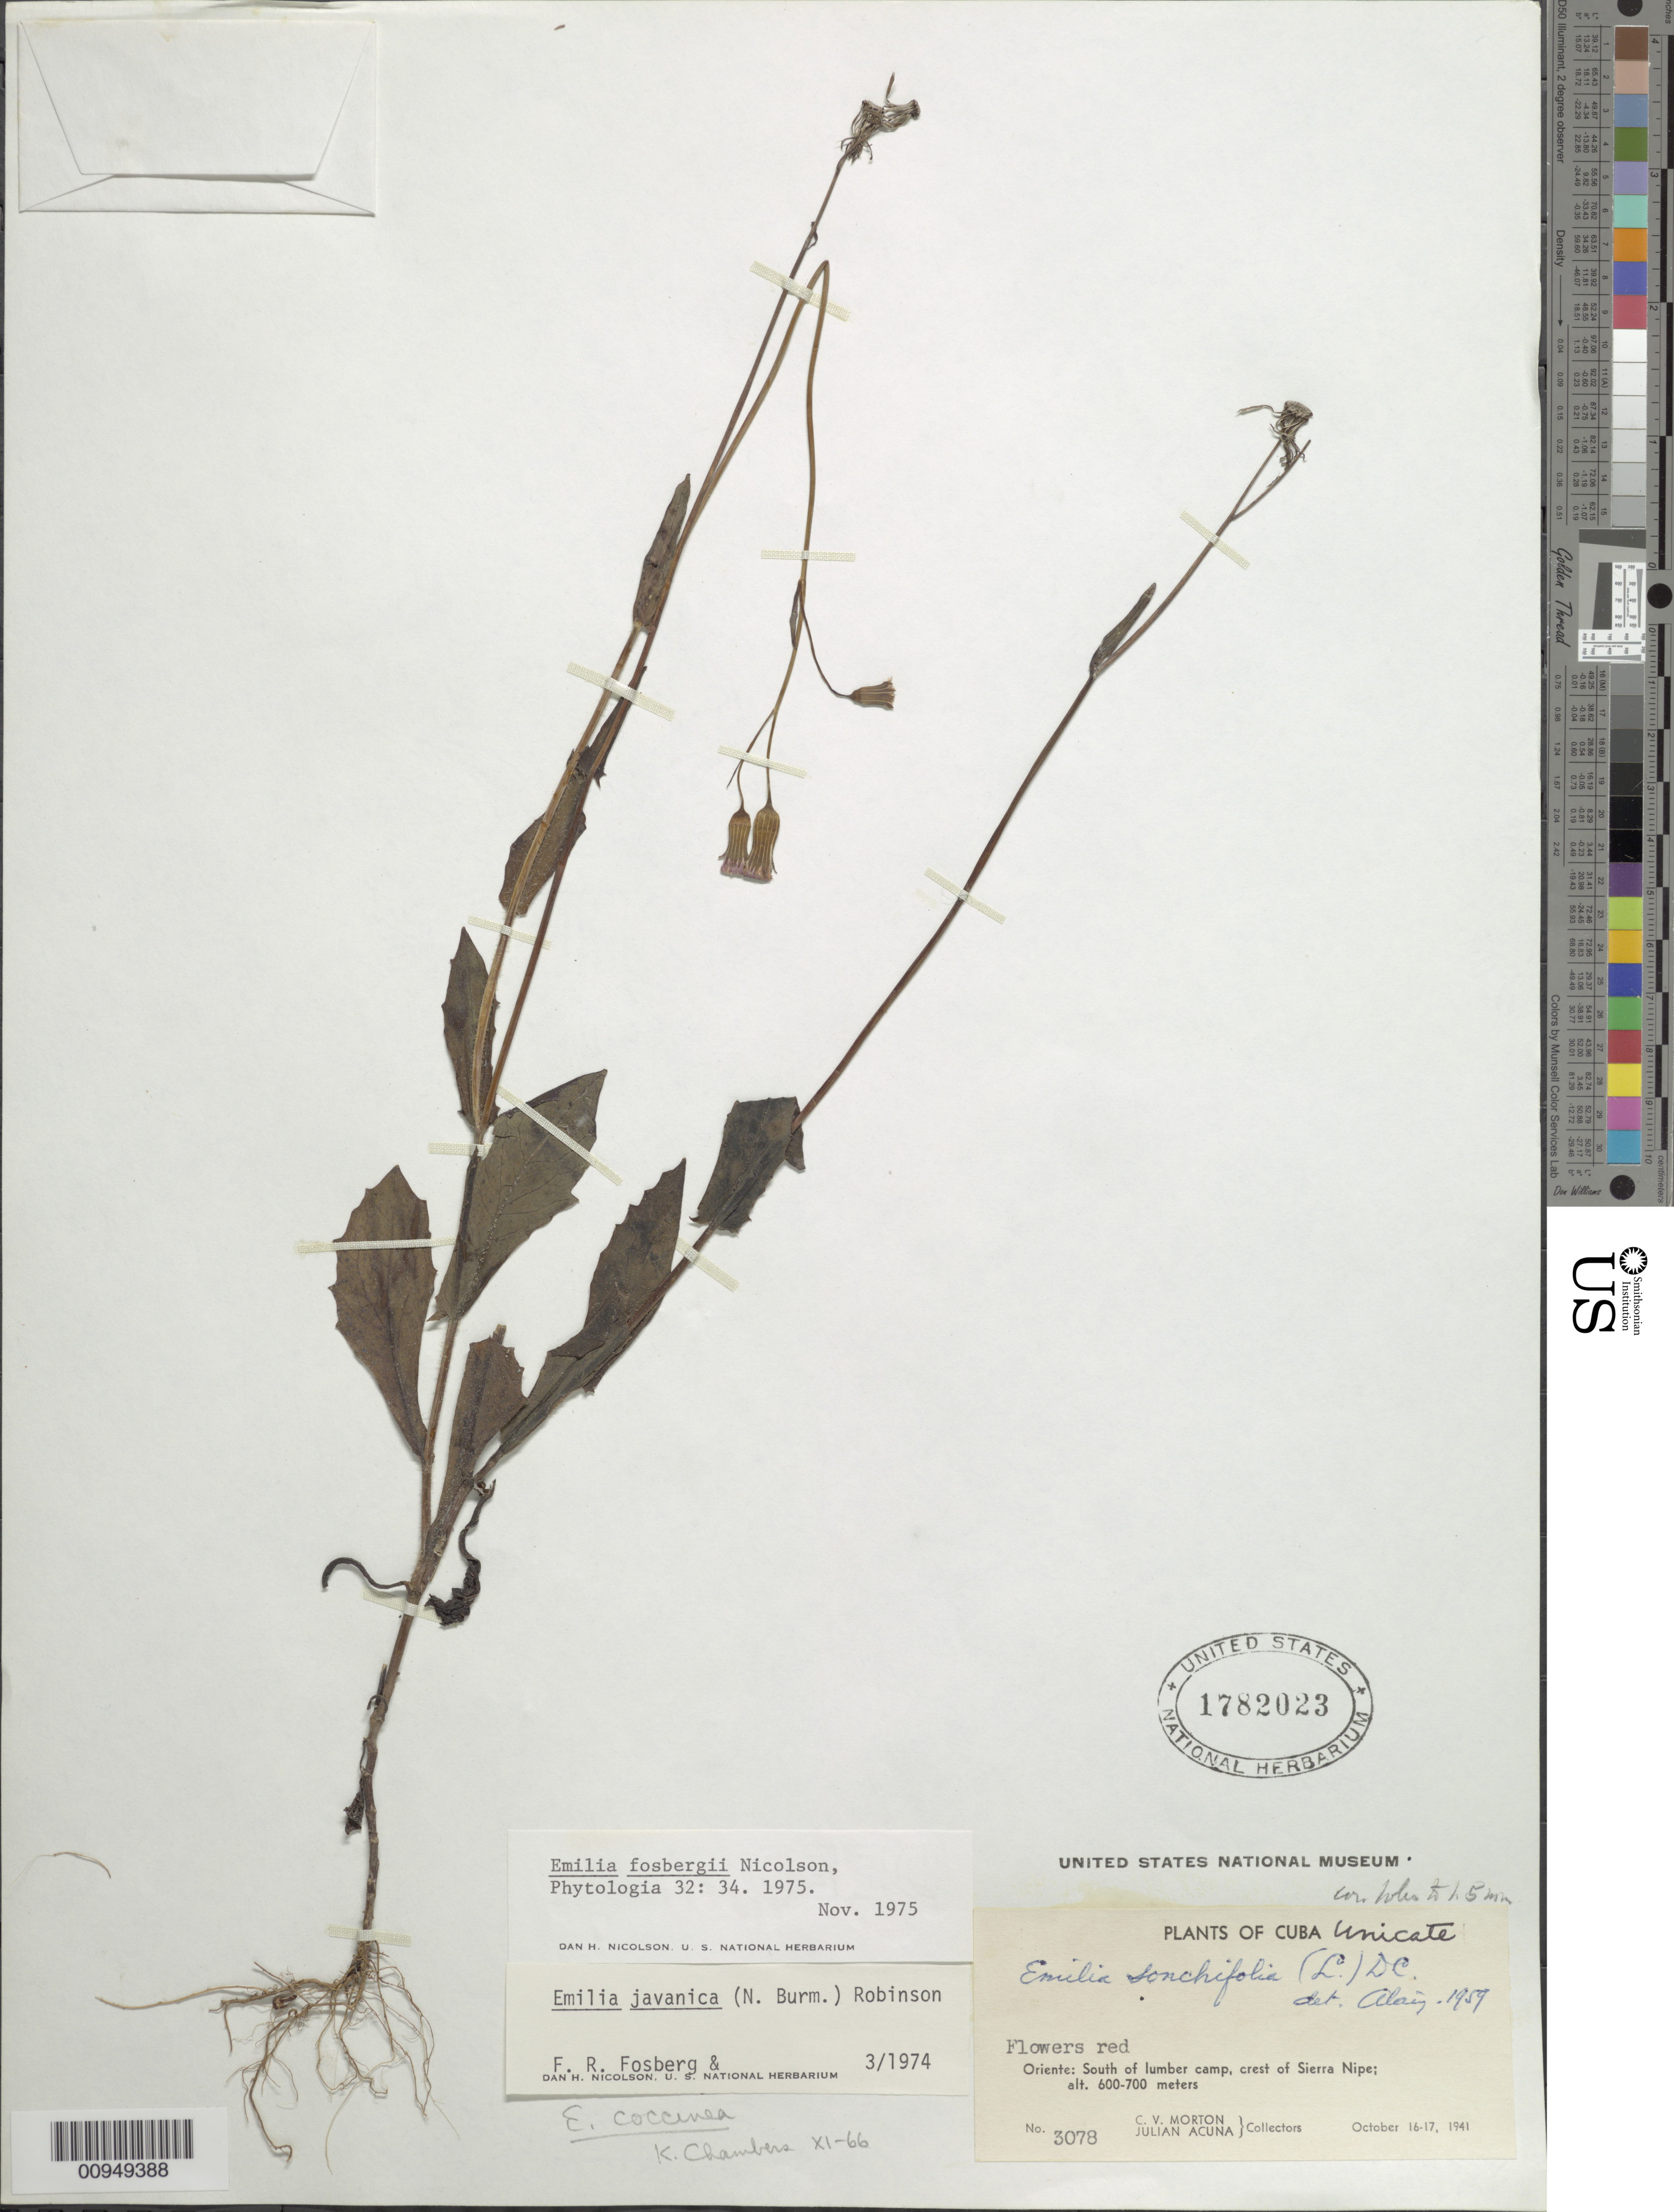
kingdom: Plantae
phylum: Tracheophyta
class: Magnoliopsida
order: Asterales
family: Asteraceae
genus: Emilia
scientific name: Emilia fosbergii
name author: Nicolson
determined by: Nicolson, Dan H.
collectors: C. V. Morton & J. Acuña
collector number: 3078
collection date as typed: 16 Oct 1941 to 17 Oct 1941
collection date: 1941-10-16/1941-10-17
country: Cuba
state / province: Holguín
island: Cuba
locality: South of lumber camp, crest of Sierra Nipe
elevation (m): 600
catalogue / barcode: US 1782023